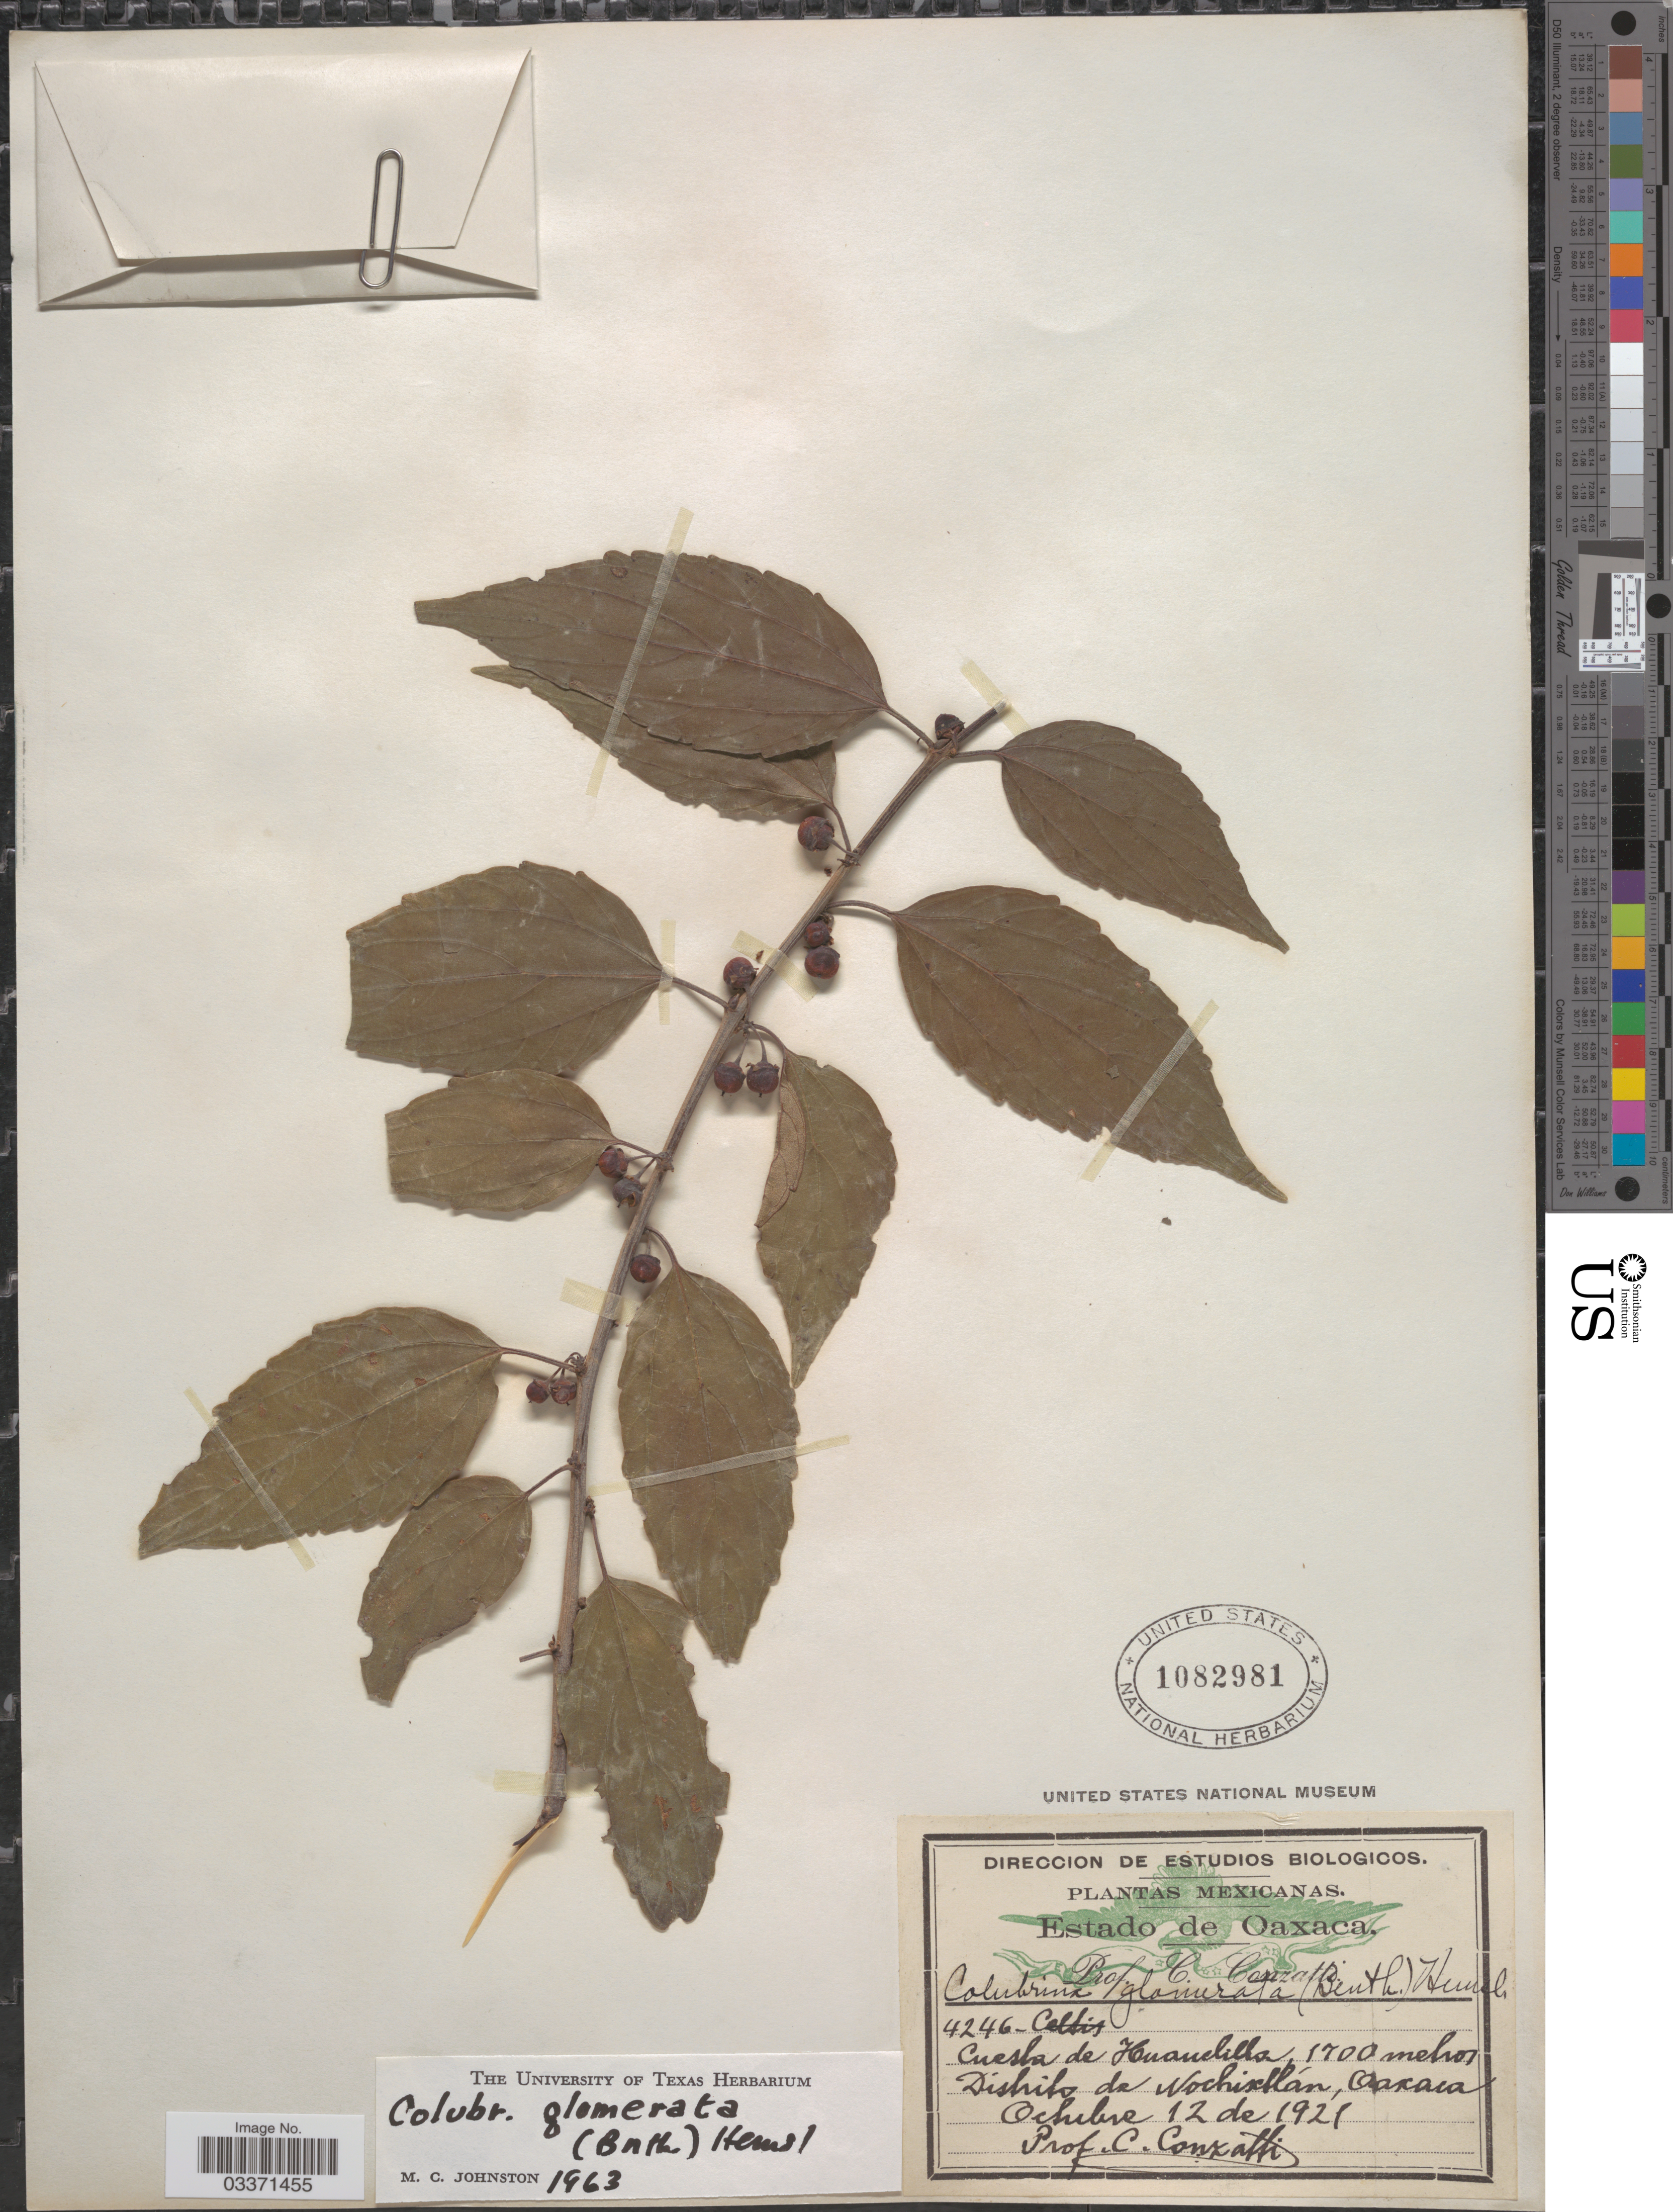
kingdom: Plantae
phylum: Tracheophyta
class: Magnoliopsida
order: Rosales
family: Rhamnaceae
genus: Colubrina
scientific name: Colubrina glabra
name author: S. Watson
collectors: C. Conzatti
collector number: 4246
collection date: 1921-10-12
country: Mexico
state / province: Oaxaca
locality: Cuesla de Huanchilla, Distrito de Nochixtlán.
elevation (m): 1700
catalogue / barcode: US 1082981